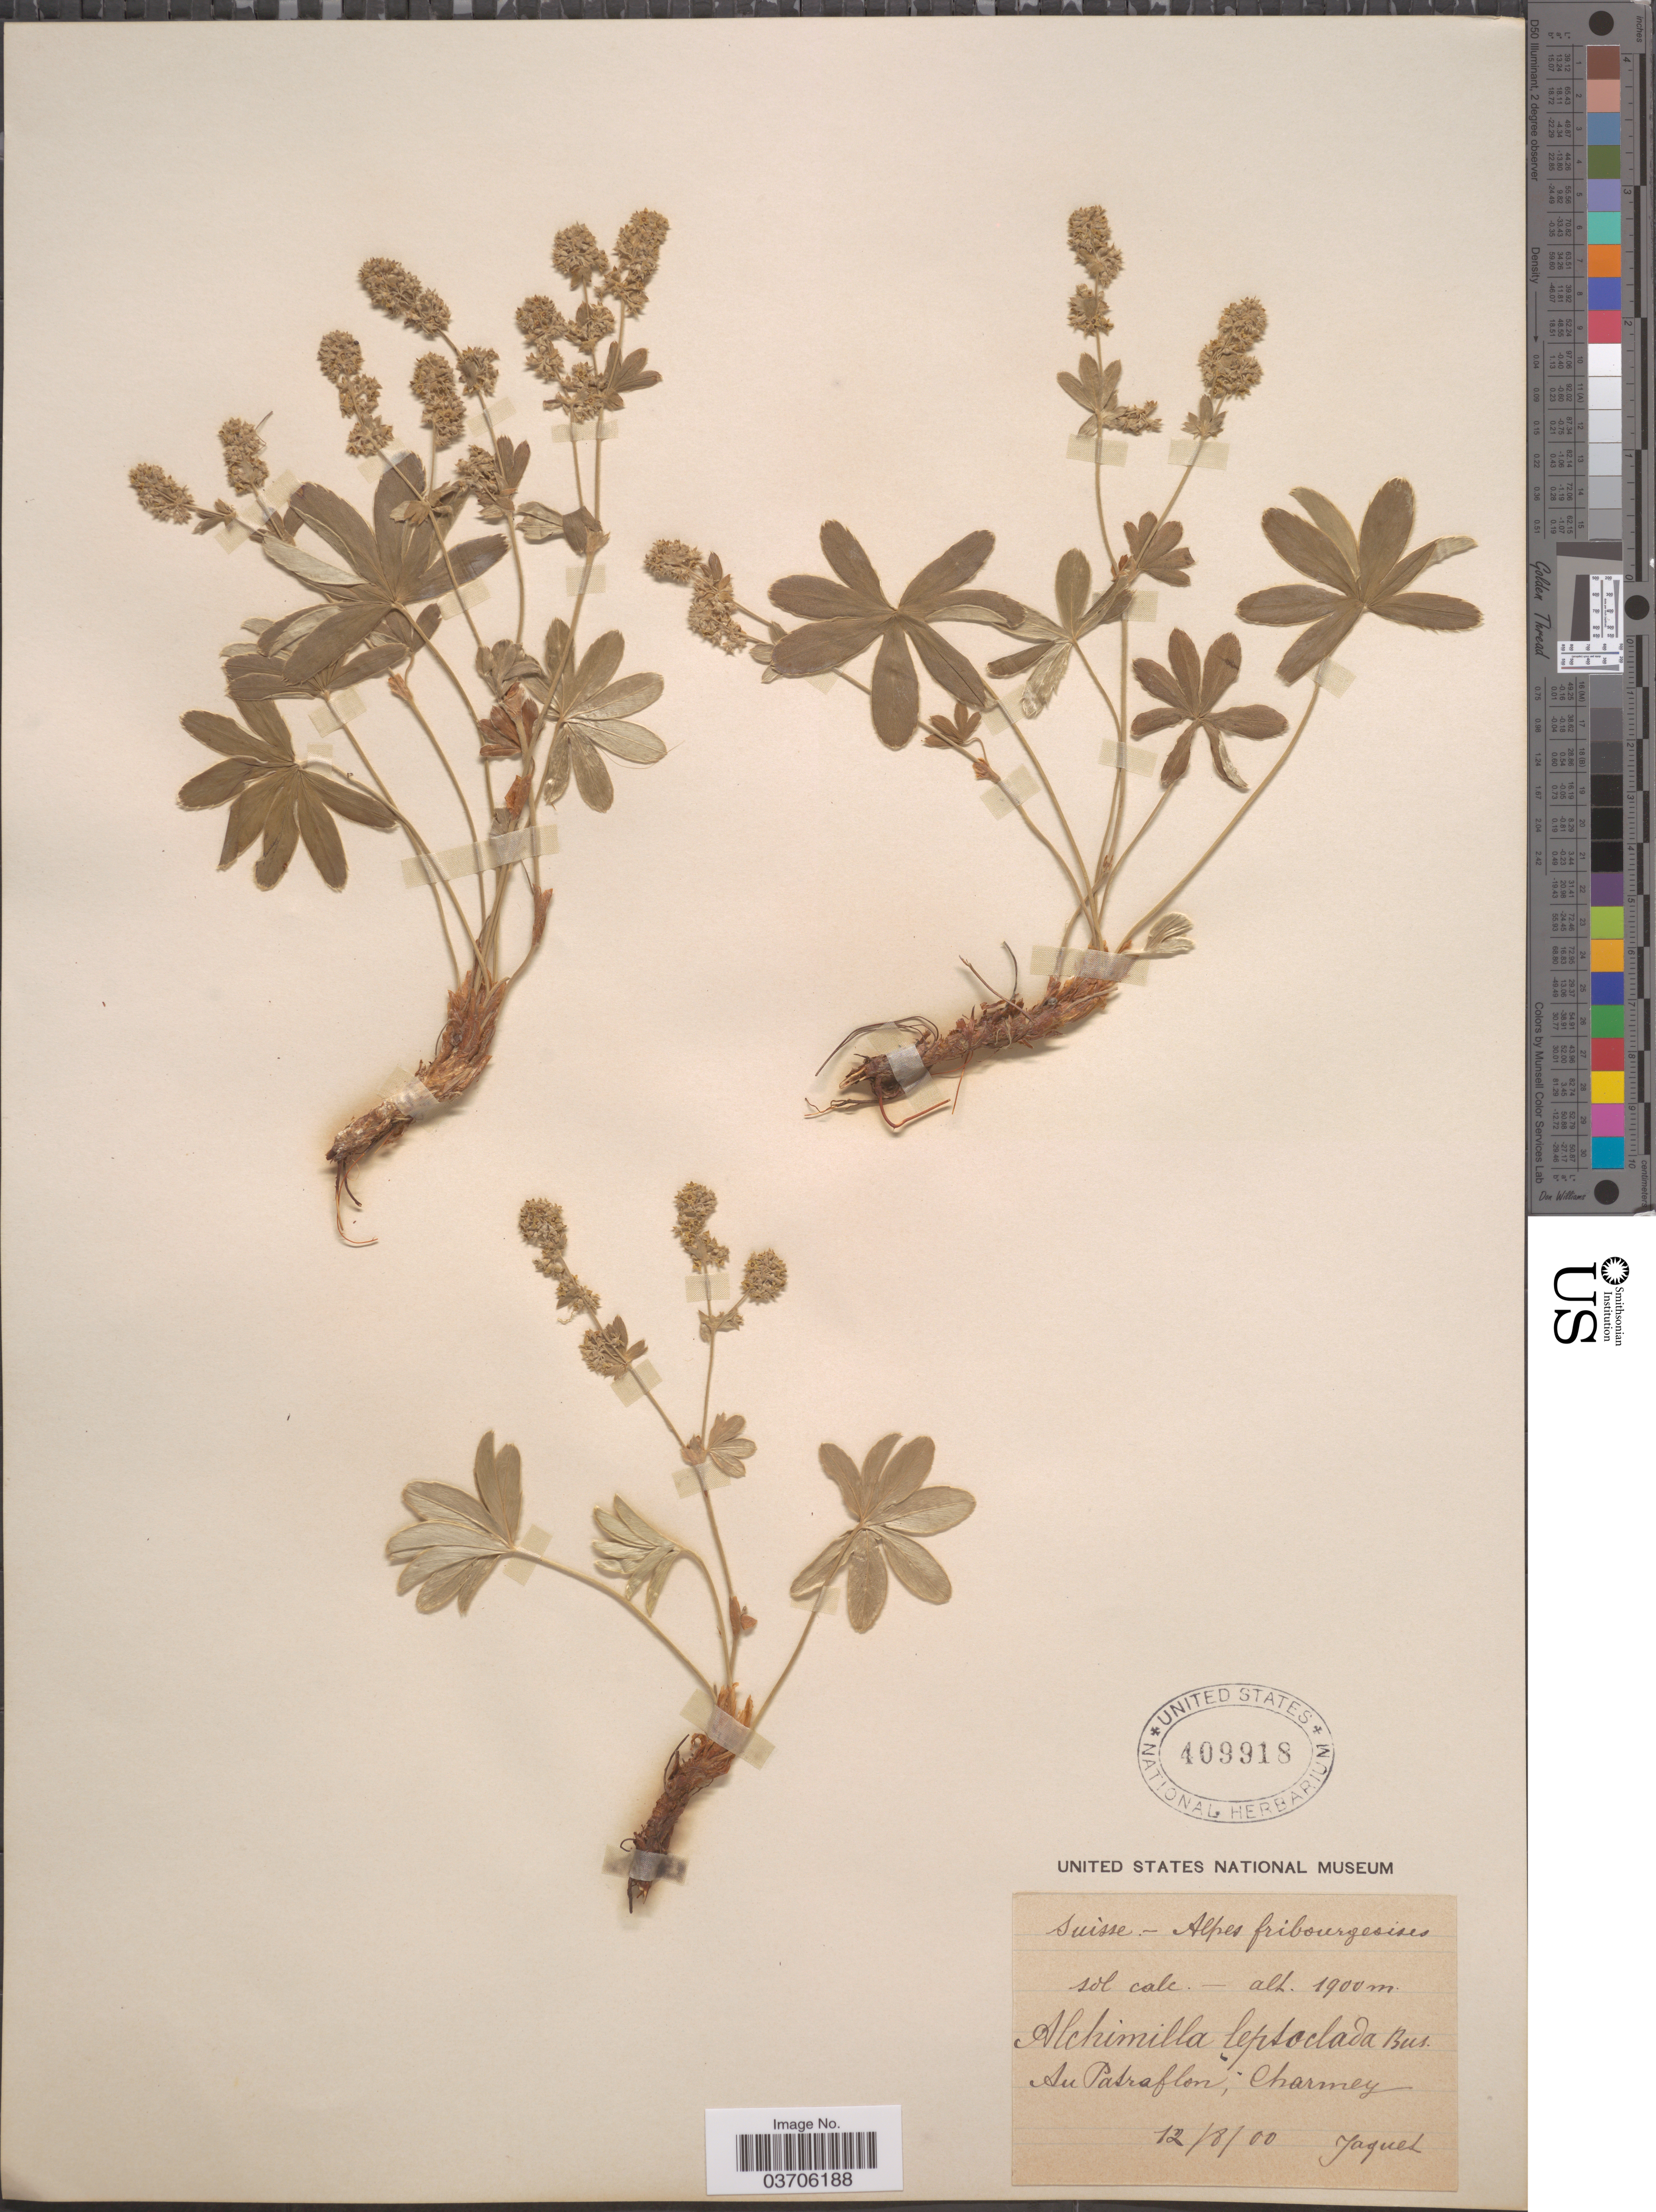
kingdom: Plantae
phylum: Tracheophyta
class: Magnoliopsida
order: Rosales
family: Rosaceae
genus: Alchemilla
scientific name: Alchemilla leptoclada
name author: Buser ex Jaquet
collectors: -. Jaquet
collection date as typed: Transcribed d/m/y: 12/8/0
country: Switzerland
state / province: Fribourg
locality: Suisse - Alpes fribourgeoises sol calc. Au Patraflon, Charmey.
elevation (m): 1900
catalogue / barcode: US 409918